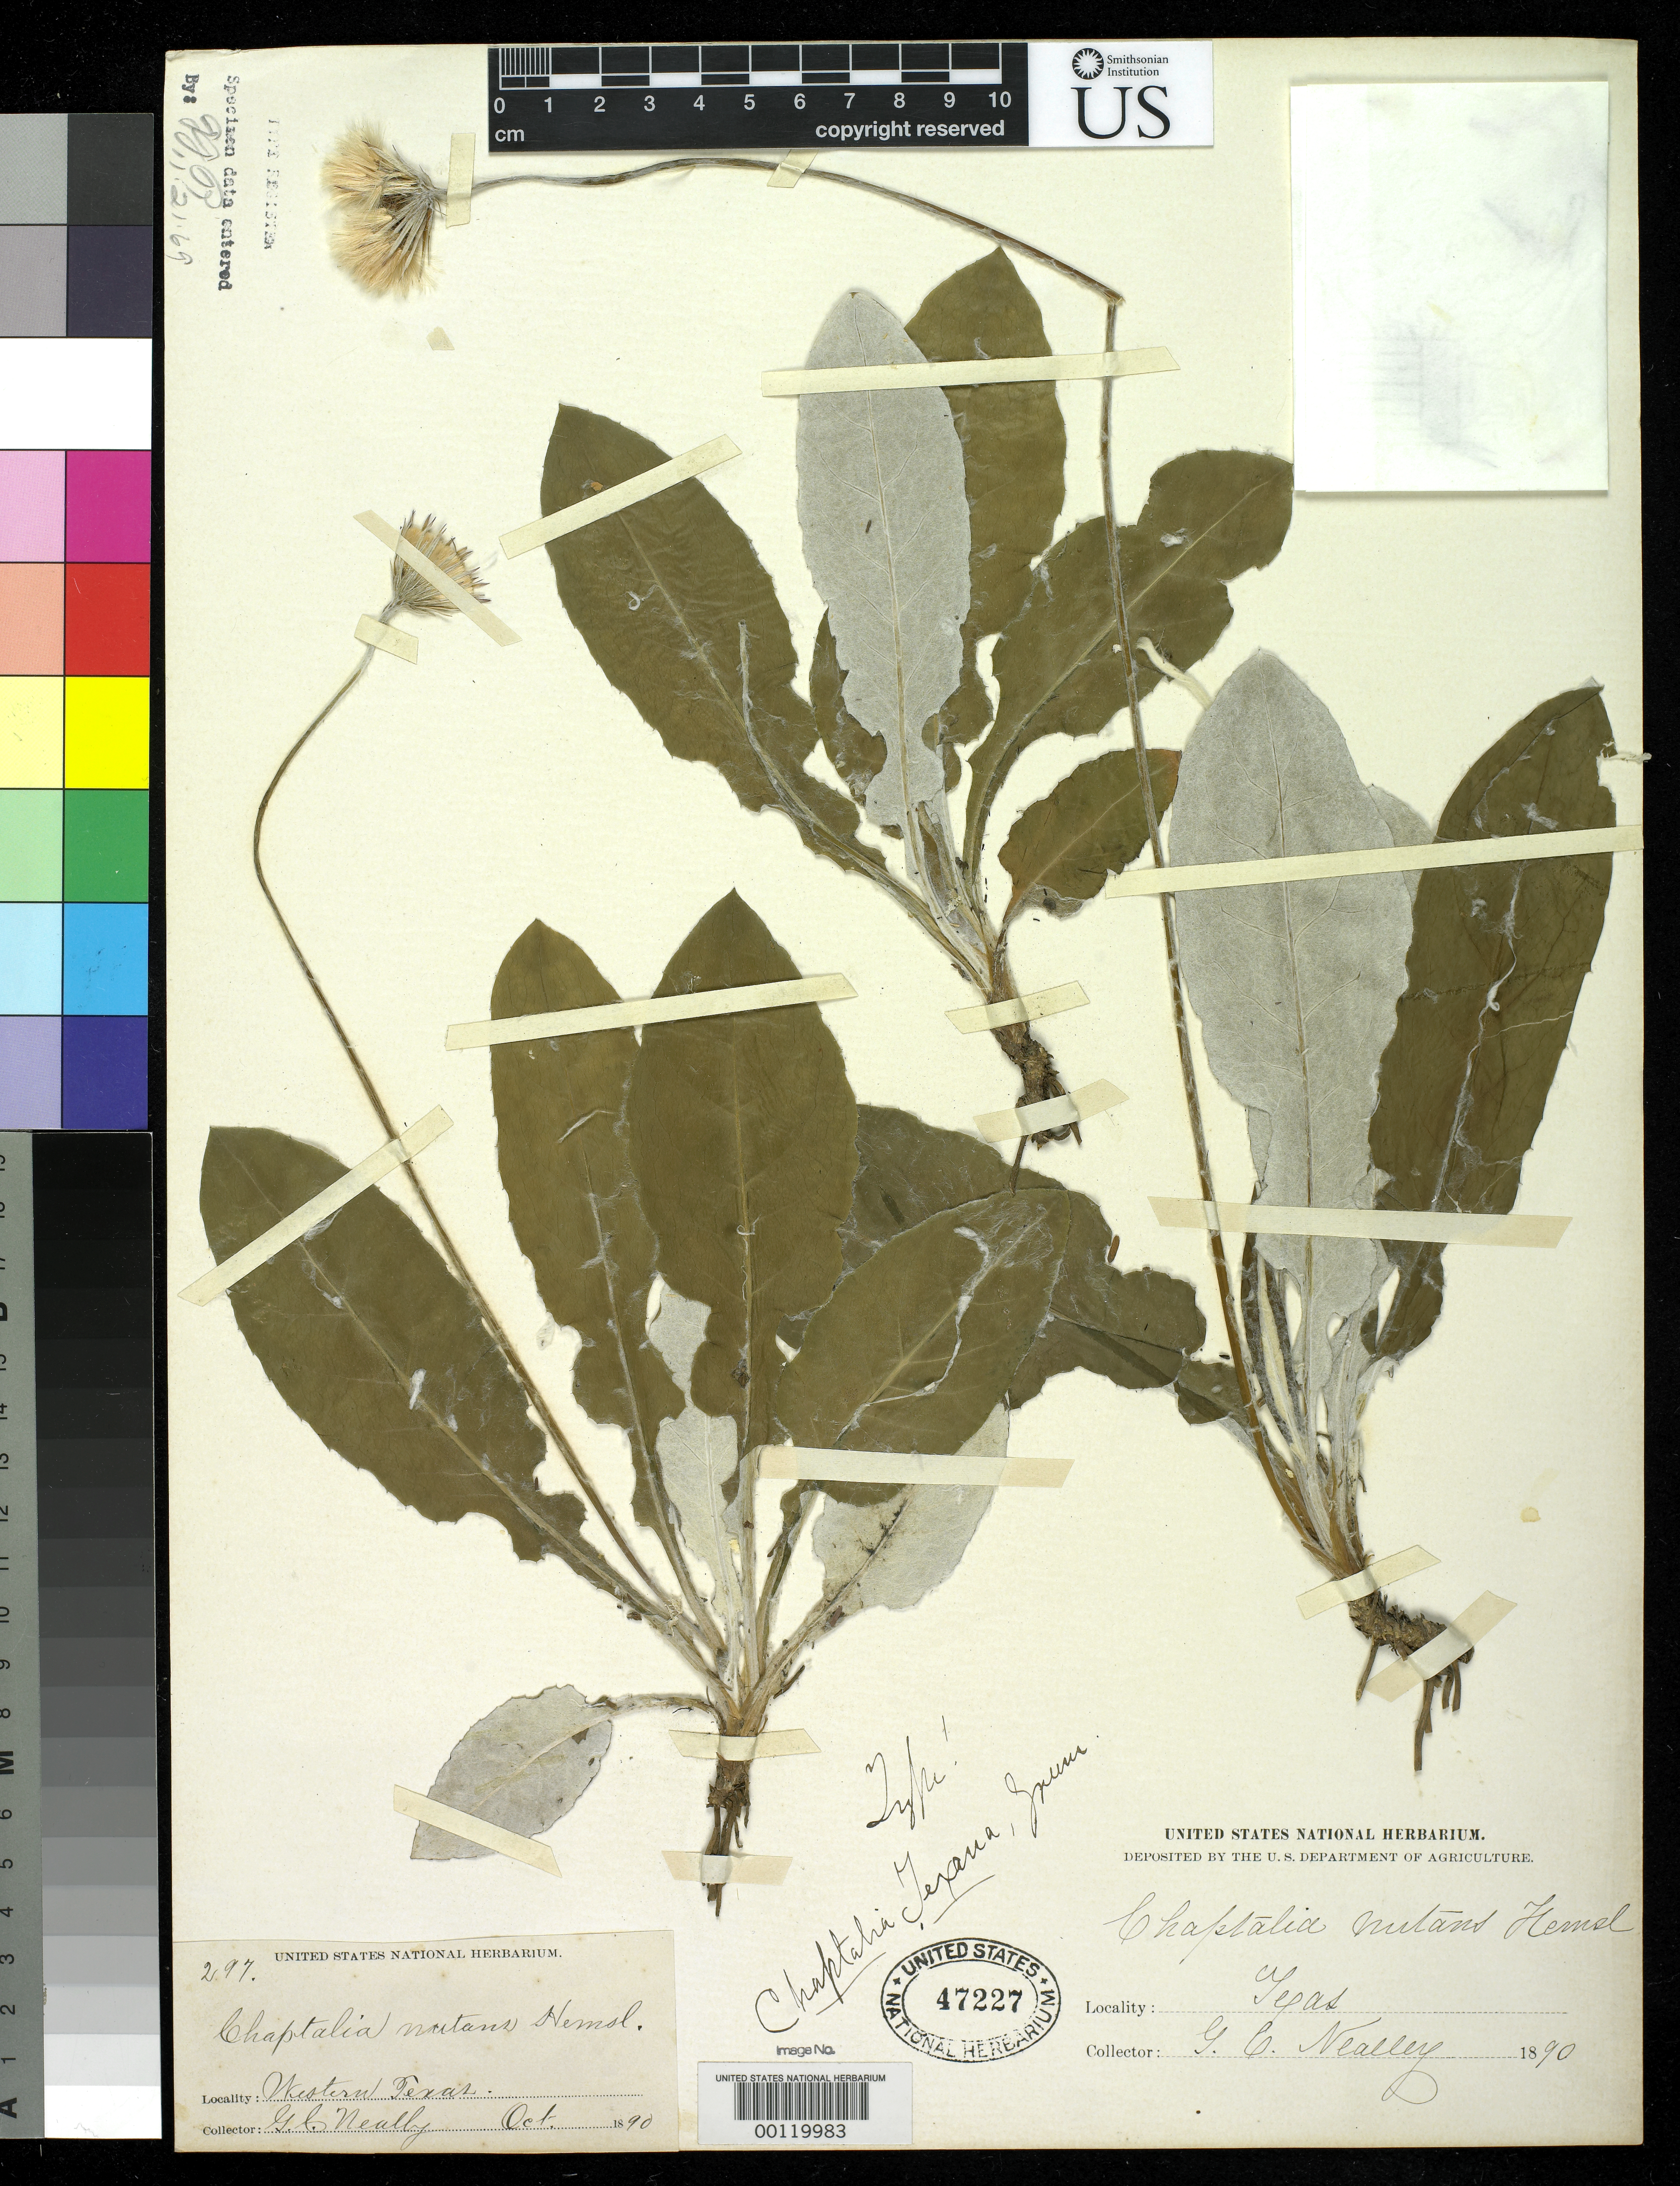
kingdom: Plantae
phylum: Tracheophyta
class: Magnoliopsida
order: Asterales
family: Asteraceae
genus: Chaptalia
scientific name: Chaptalia texana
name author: Greene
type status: Holotype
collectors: G. C. Nealley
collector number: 297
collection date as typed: Oct 1890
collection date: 1890-10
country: United States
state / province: Texas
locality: Western Texas.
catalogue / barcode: US 47227